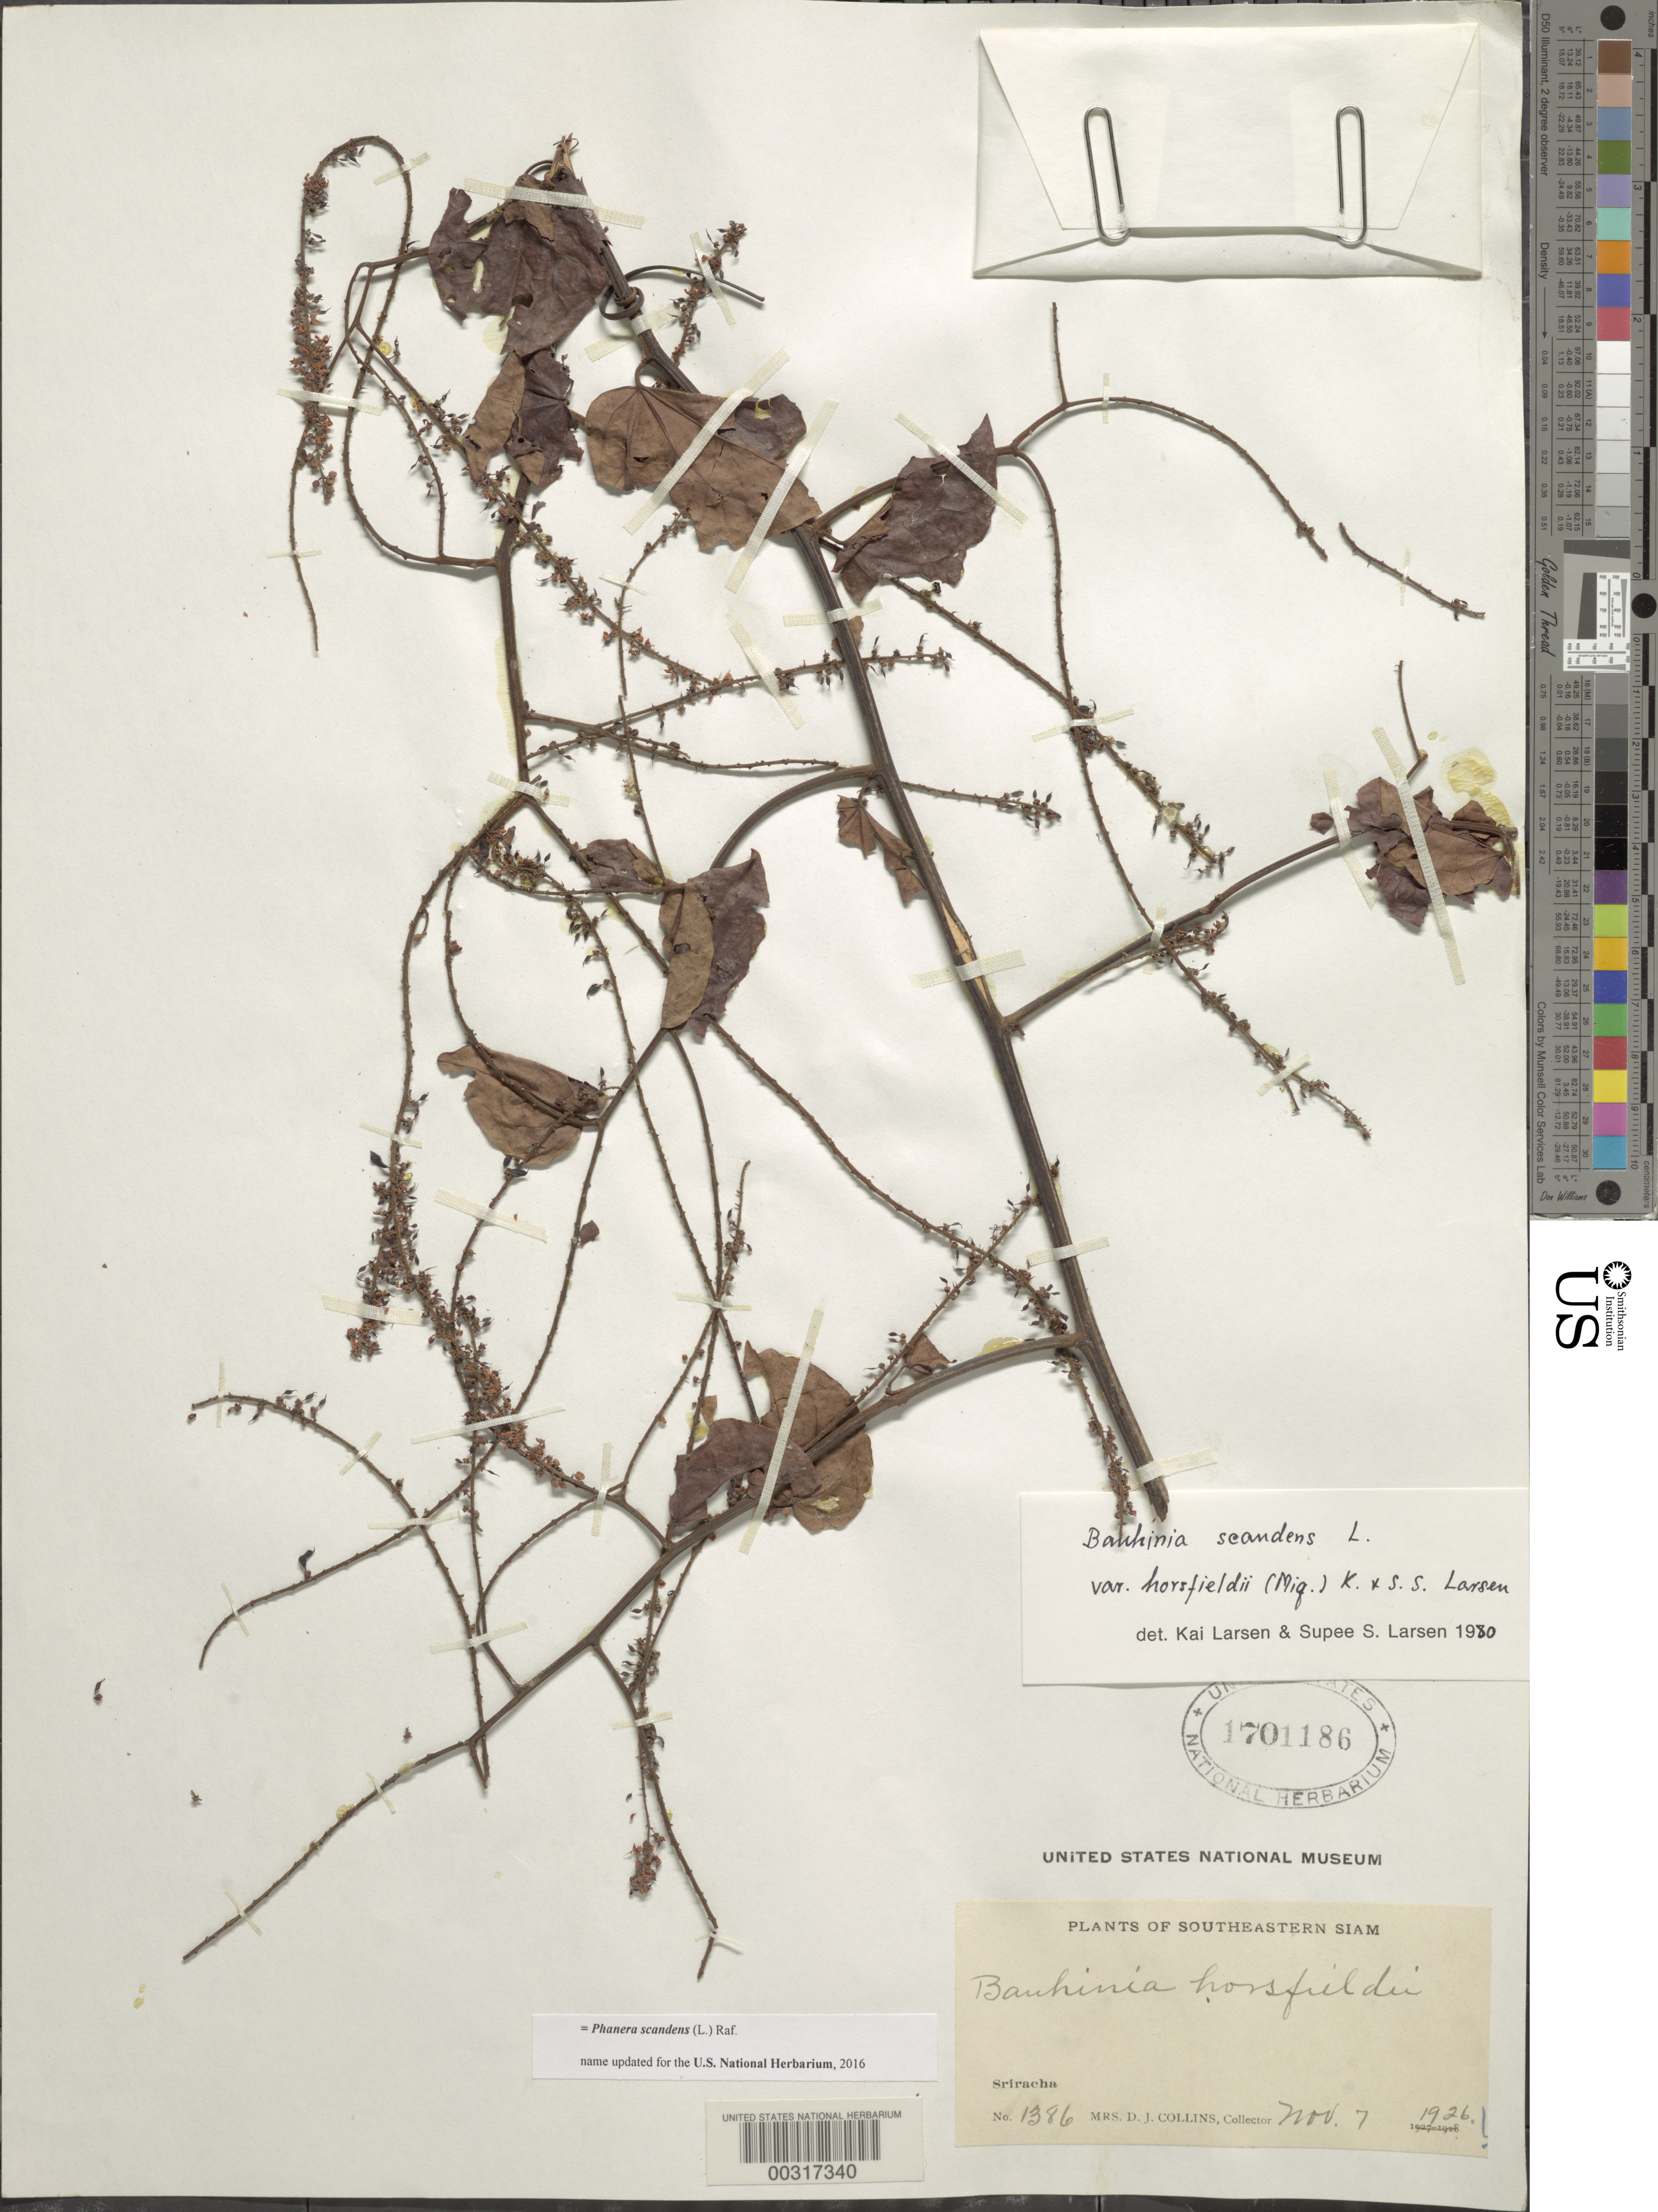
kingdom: Plantae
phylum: Tracheophyta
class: Magnoliopsida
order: Fabales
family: Fabaceae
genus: Phanera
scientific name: Phanera scandens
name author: (Roxb.) Teijsm. & Binn.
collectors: Mrs. D. J. Collins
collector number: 1386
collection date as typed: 07 Nov 1926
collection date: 1926-11-07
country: Thailand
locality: Sriracha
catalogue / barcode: US 1701186